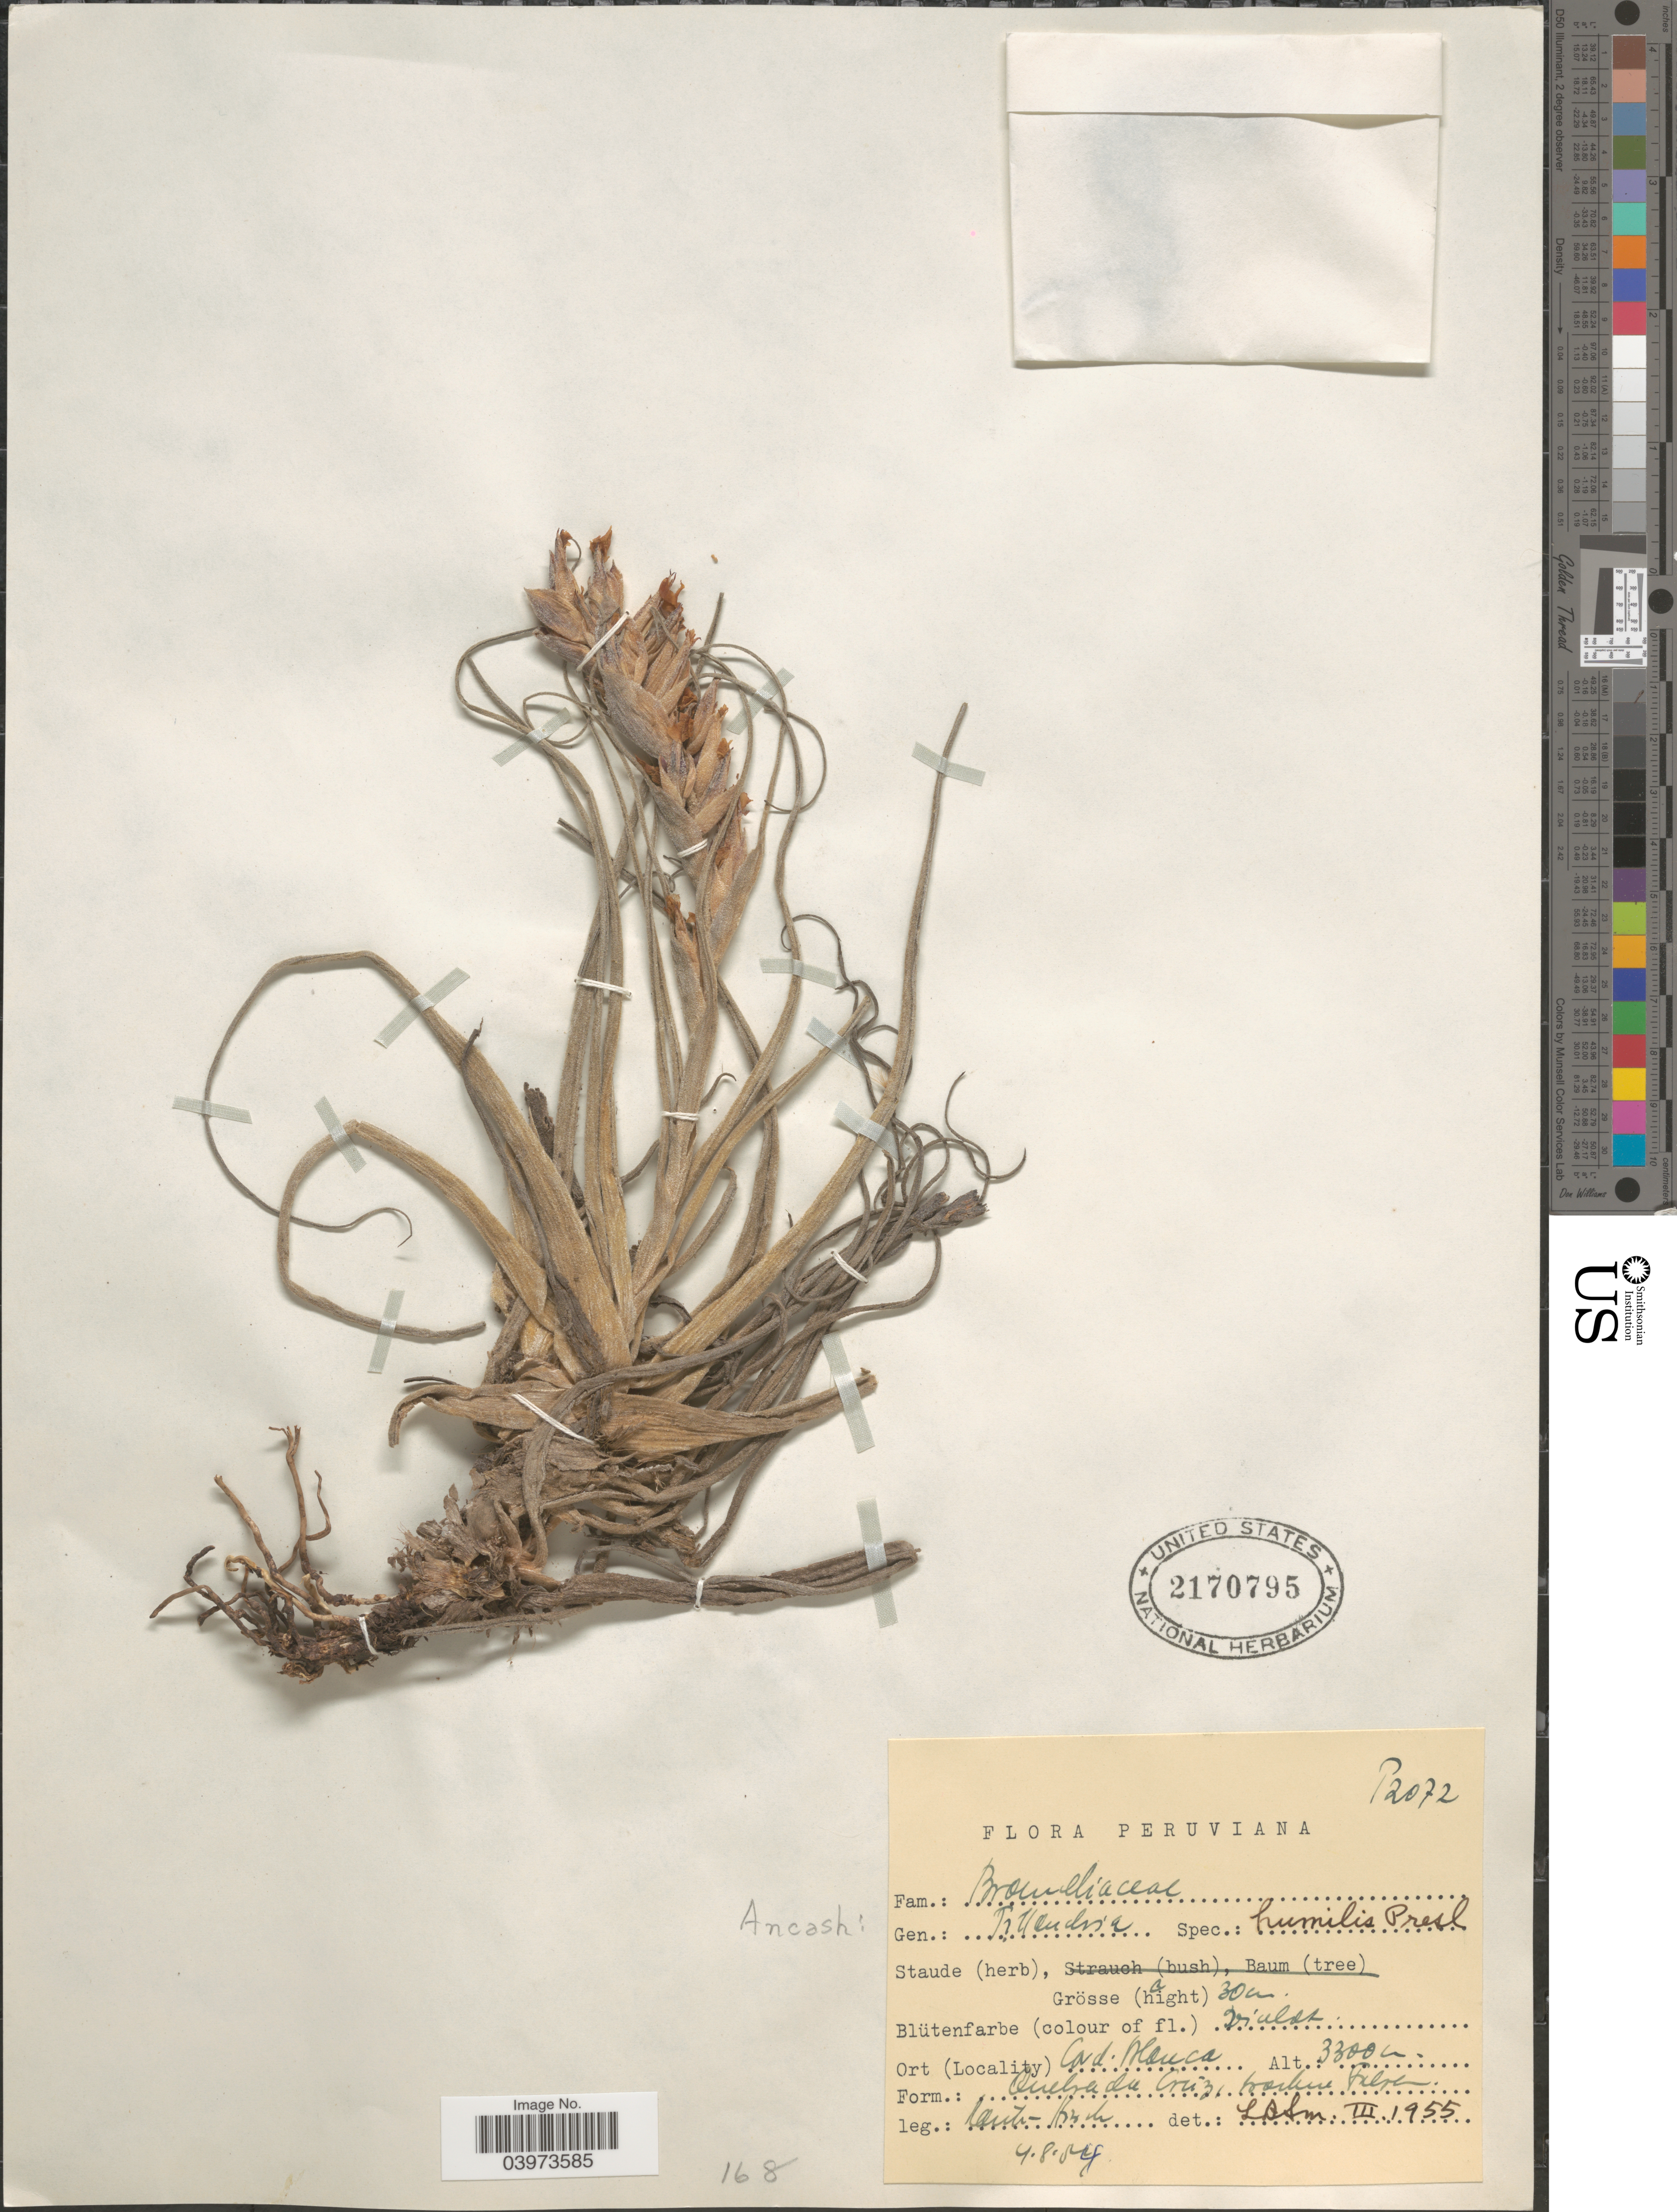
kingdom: Plantae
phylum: Tracheophyta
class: Liliopsida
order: Poales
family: Bromeliaceae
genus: Tillandsia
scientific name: Tillandsia humilis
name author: C. Presl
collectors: -. Rauh & Hirsch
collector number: P2072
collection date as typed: Transcribed d/m/y: 4/8/84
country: Peru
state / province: Ancash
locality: Cord. Blanca. Quebrada da Cruz.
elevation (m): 3300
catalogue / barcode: US 2170795